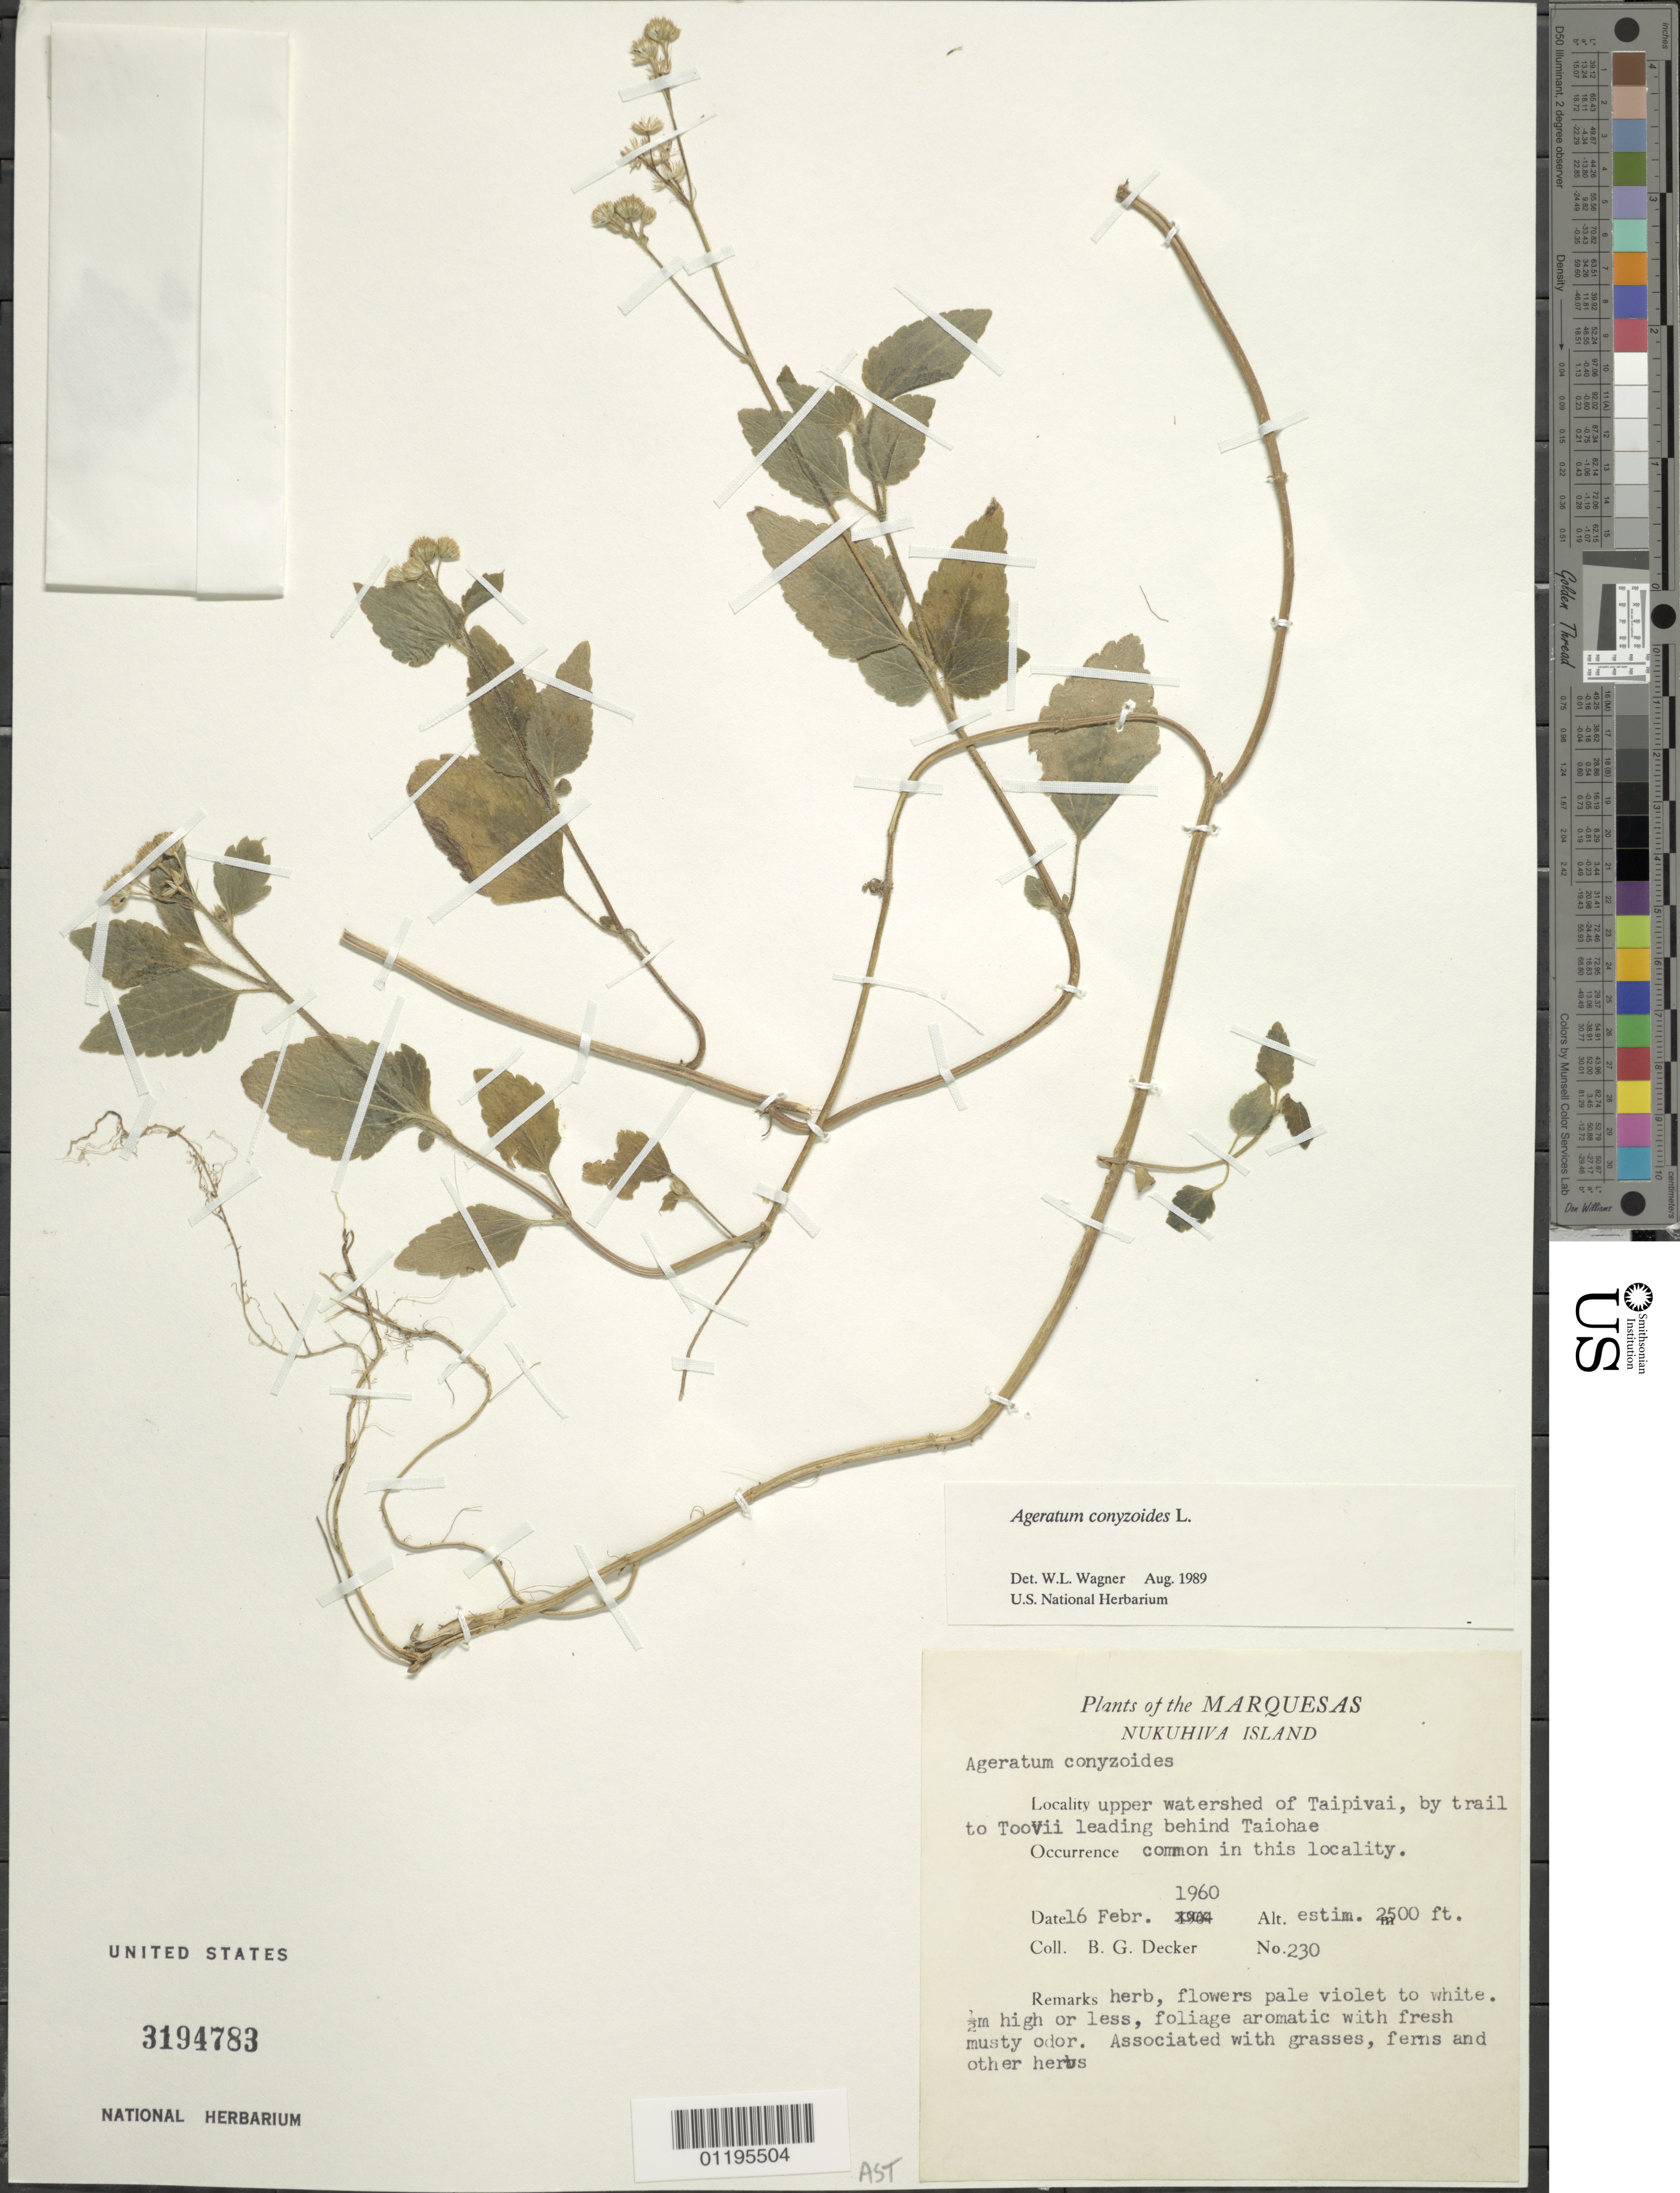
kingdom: Plantae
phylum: Tracheophyta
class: Magnoliopsida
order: Asterales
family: Asteraceae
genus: Ageratum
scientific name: Ageratum conyzoides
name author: L.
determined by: Wagner, W. L., (BOT), Smithsonian Institution - National Museum of Natural History (UNITED STATES)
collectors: B. G. Decker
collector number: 230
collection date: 1960-02-16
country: French Polynesia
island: Nuku Hiva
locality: Taipivai, S-central part, upper watershed, by trail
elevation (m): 762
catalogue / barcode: US 3194783